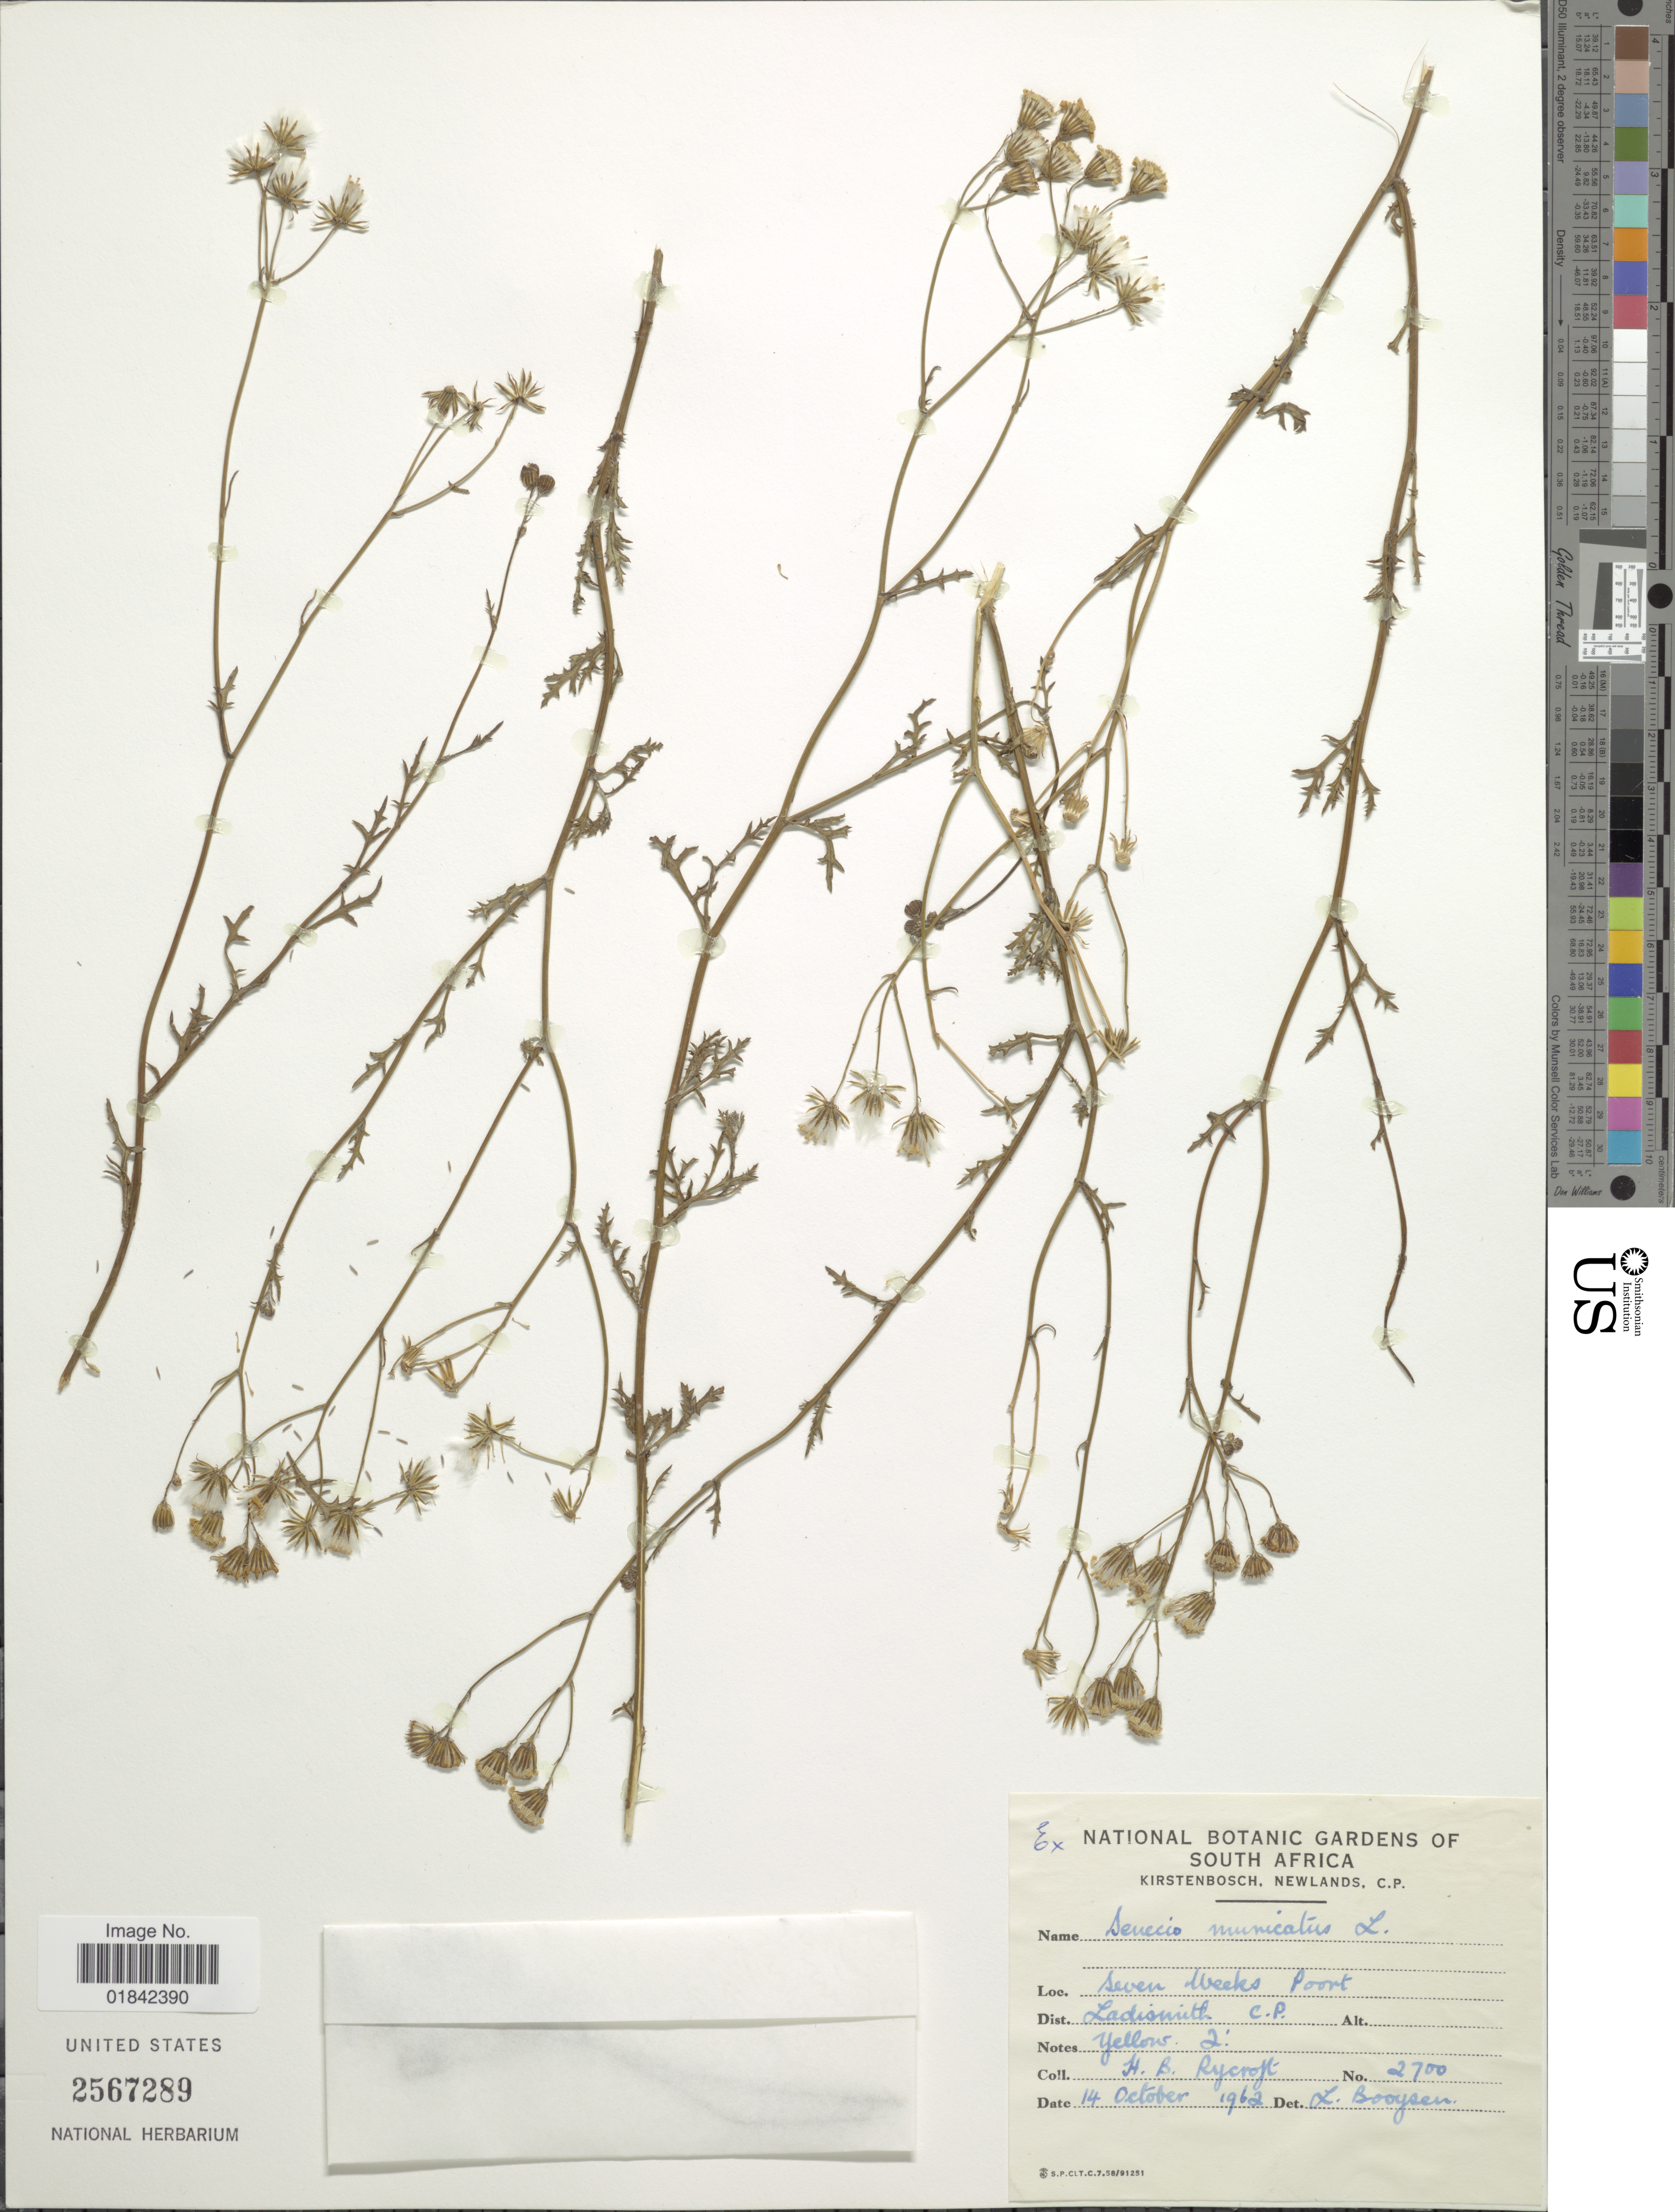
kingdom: Plantae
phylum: Tracheophyta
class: Magnoliopsida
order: Asterales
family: Asteraceae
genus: Senecio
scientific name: Senecio muricatus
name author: Thunb.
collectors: H. Rycroft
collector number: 2700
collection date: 1962-10-14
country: South Africa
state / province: Western Cape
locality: Seven weeks poort, Ladismith, C. P.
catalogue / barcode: US 2567289